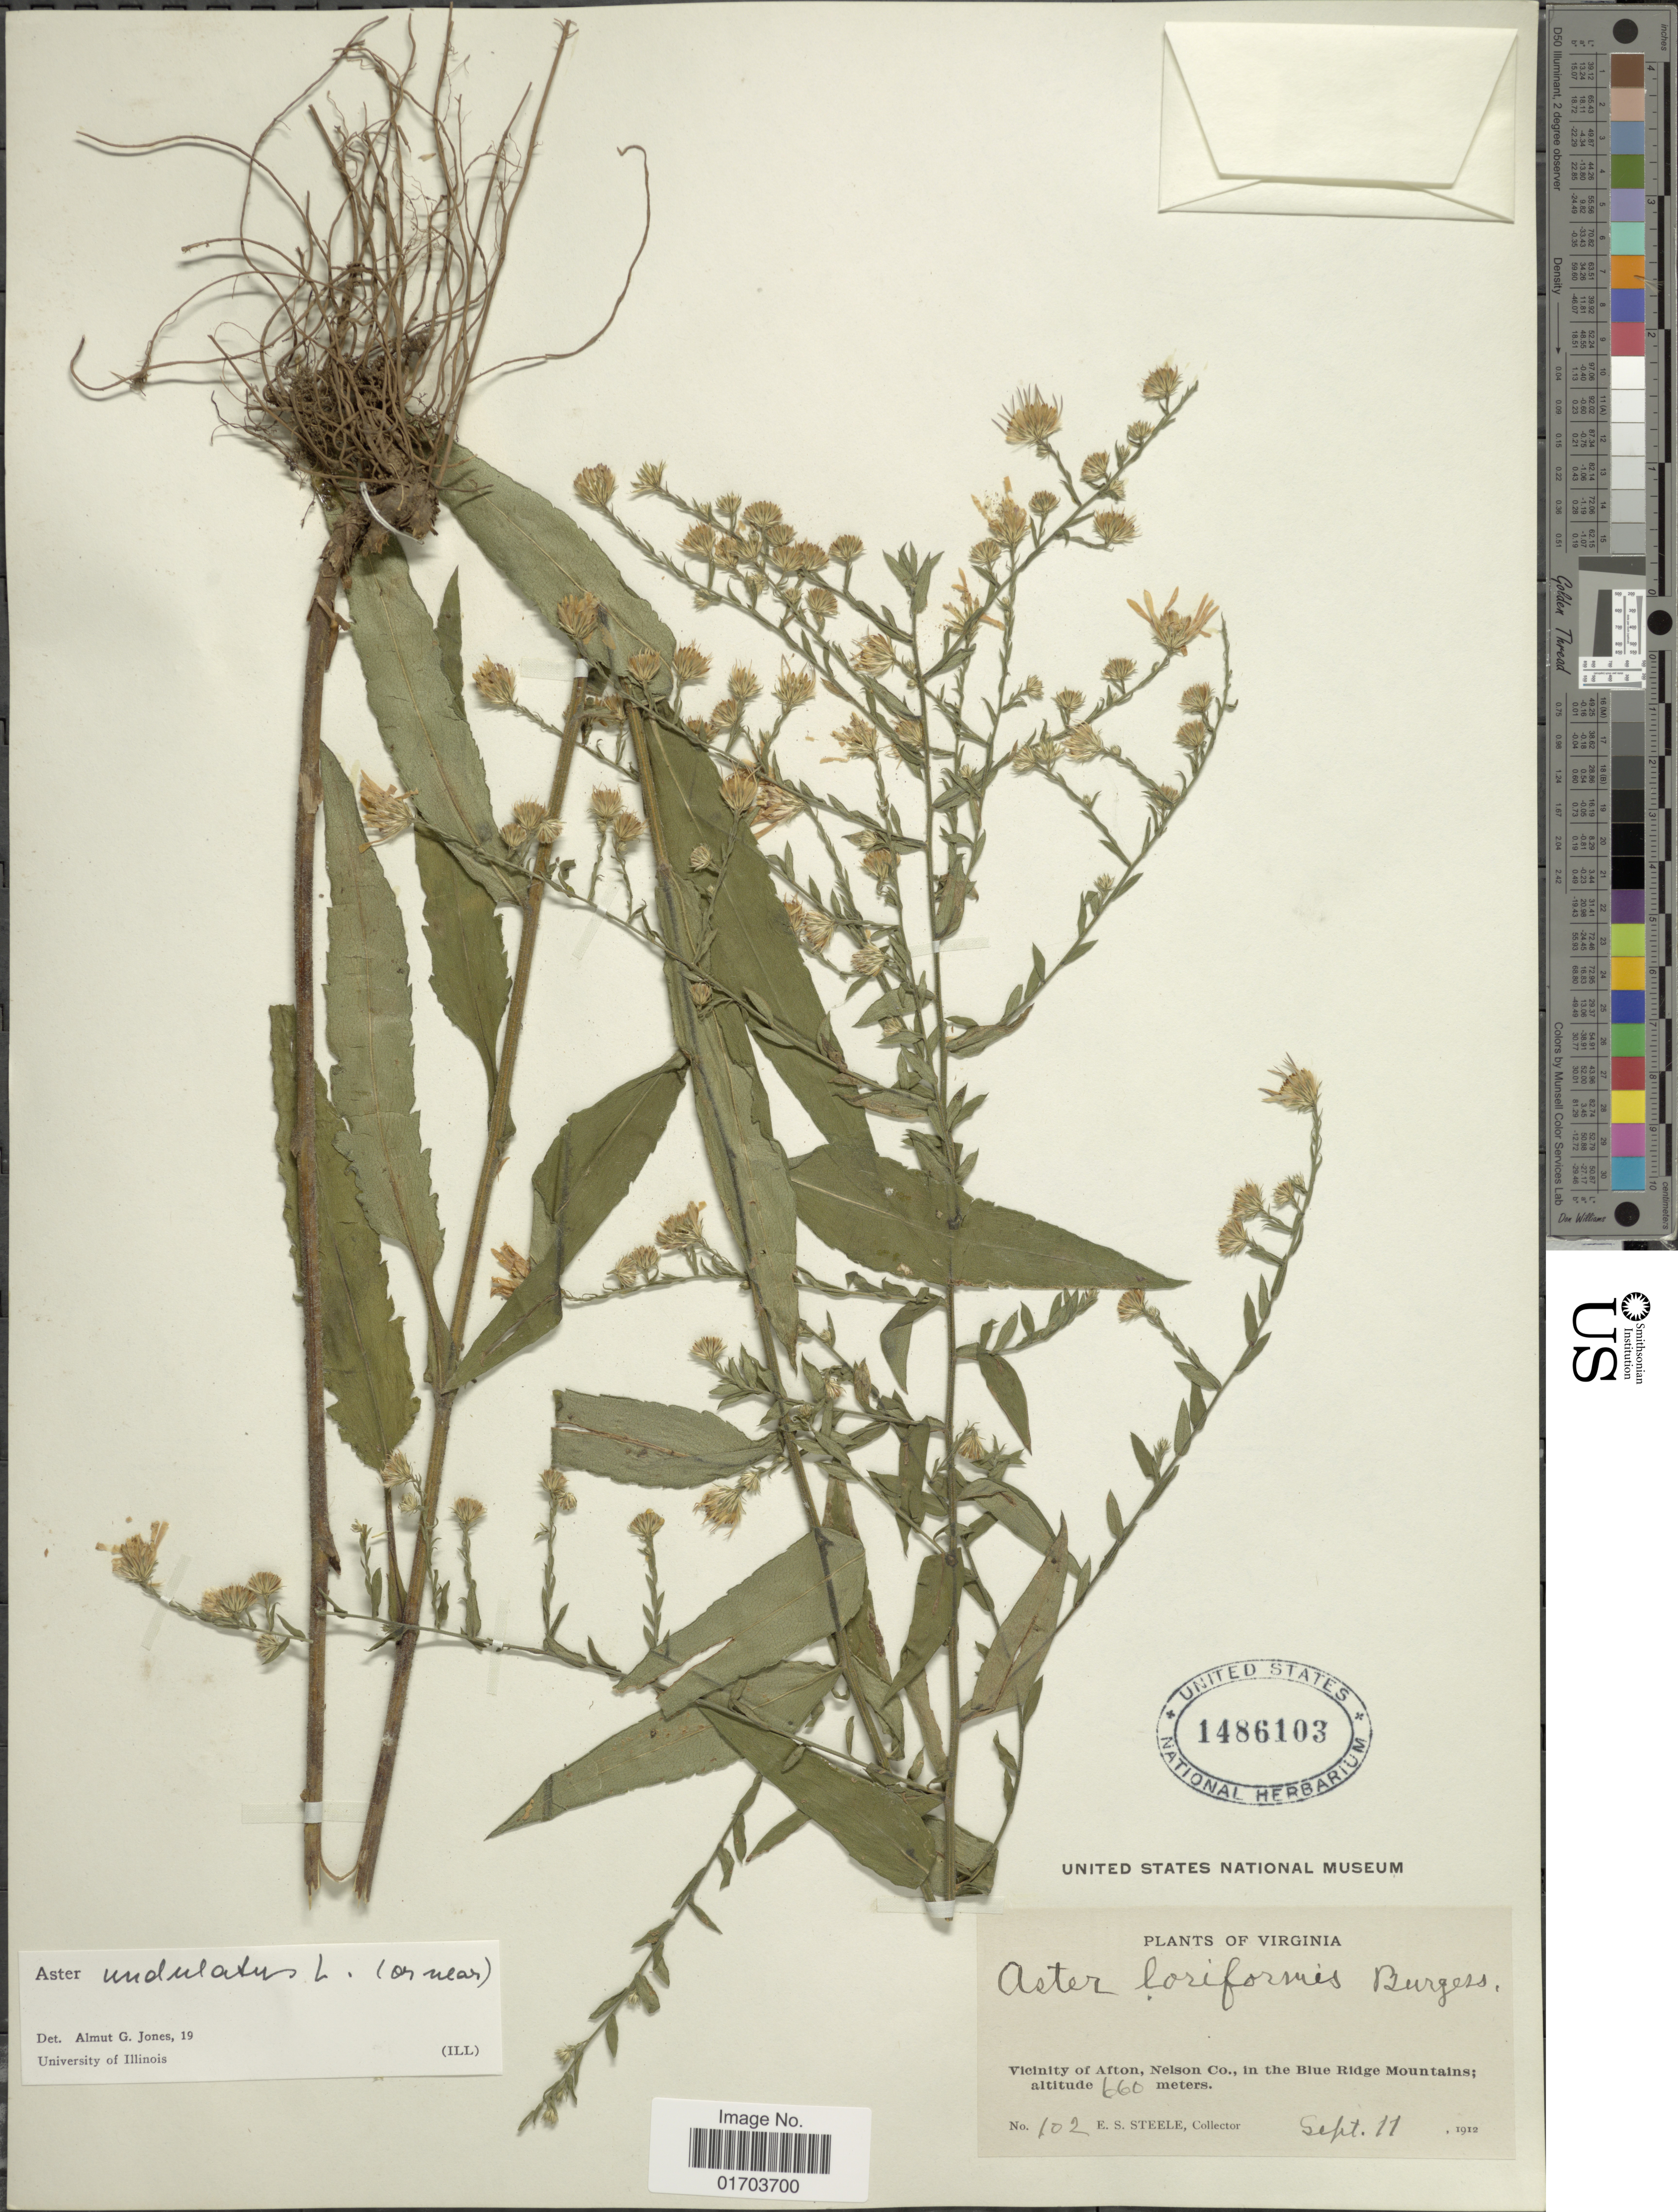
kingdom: Plantae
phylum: Tracheophyta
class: Magnoliopsida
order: Asterales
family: Asteraceae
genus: Symphyotrichum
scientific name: Symphyotrichum undulatum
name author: (L.) G.L. Nesom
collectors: E. Steele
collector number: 102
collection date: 1912-09-11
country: United States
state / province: Virginia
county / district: Nelson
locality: Virginia. Vicinity of Afton, Nelson Co., in the Blue Ridge Mountains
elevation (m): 660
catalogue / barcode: US 1486103